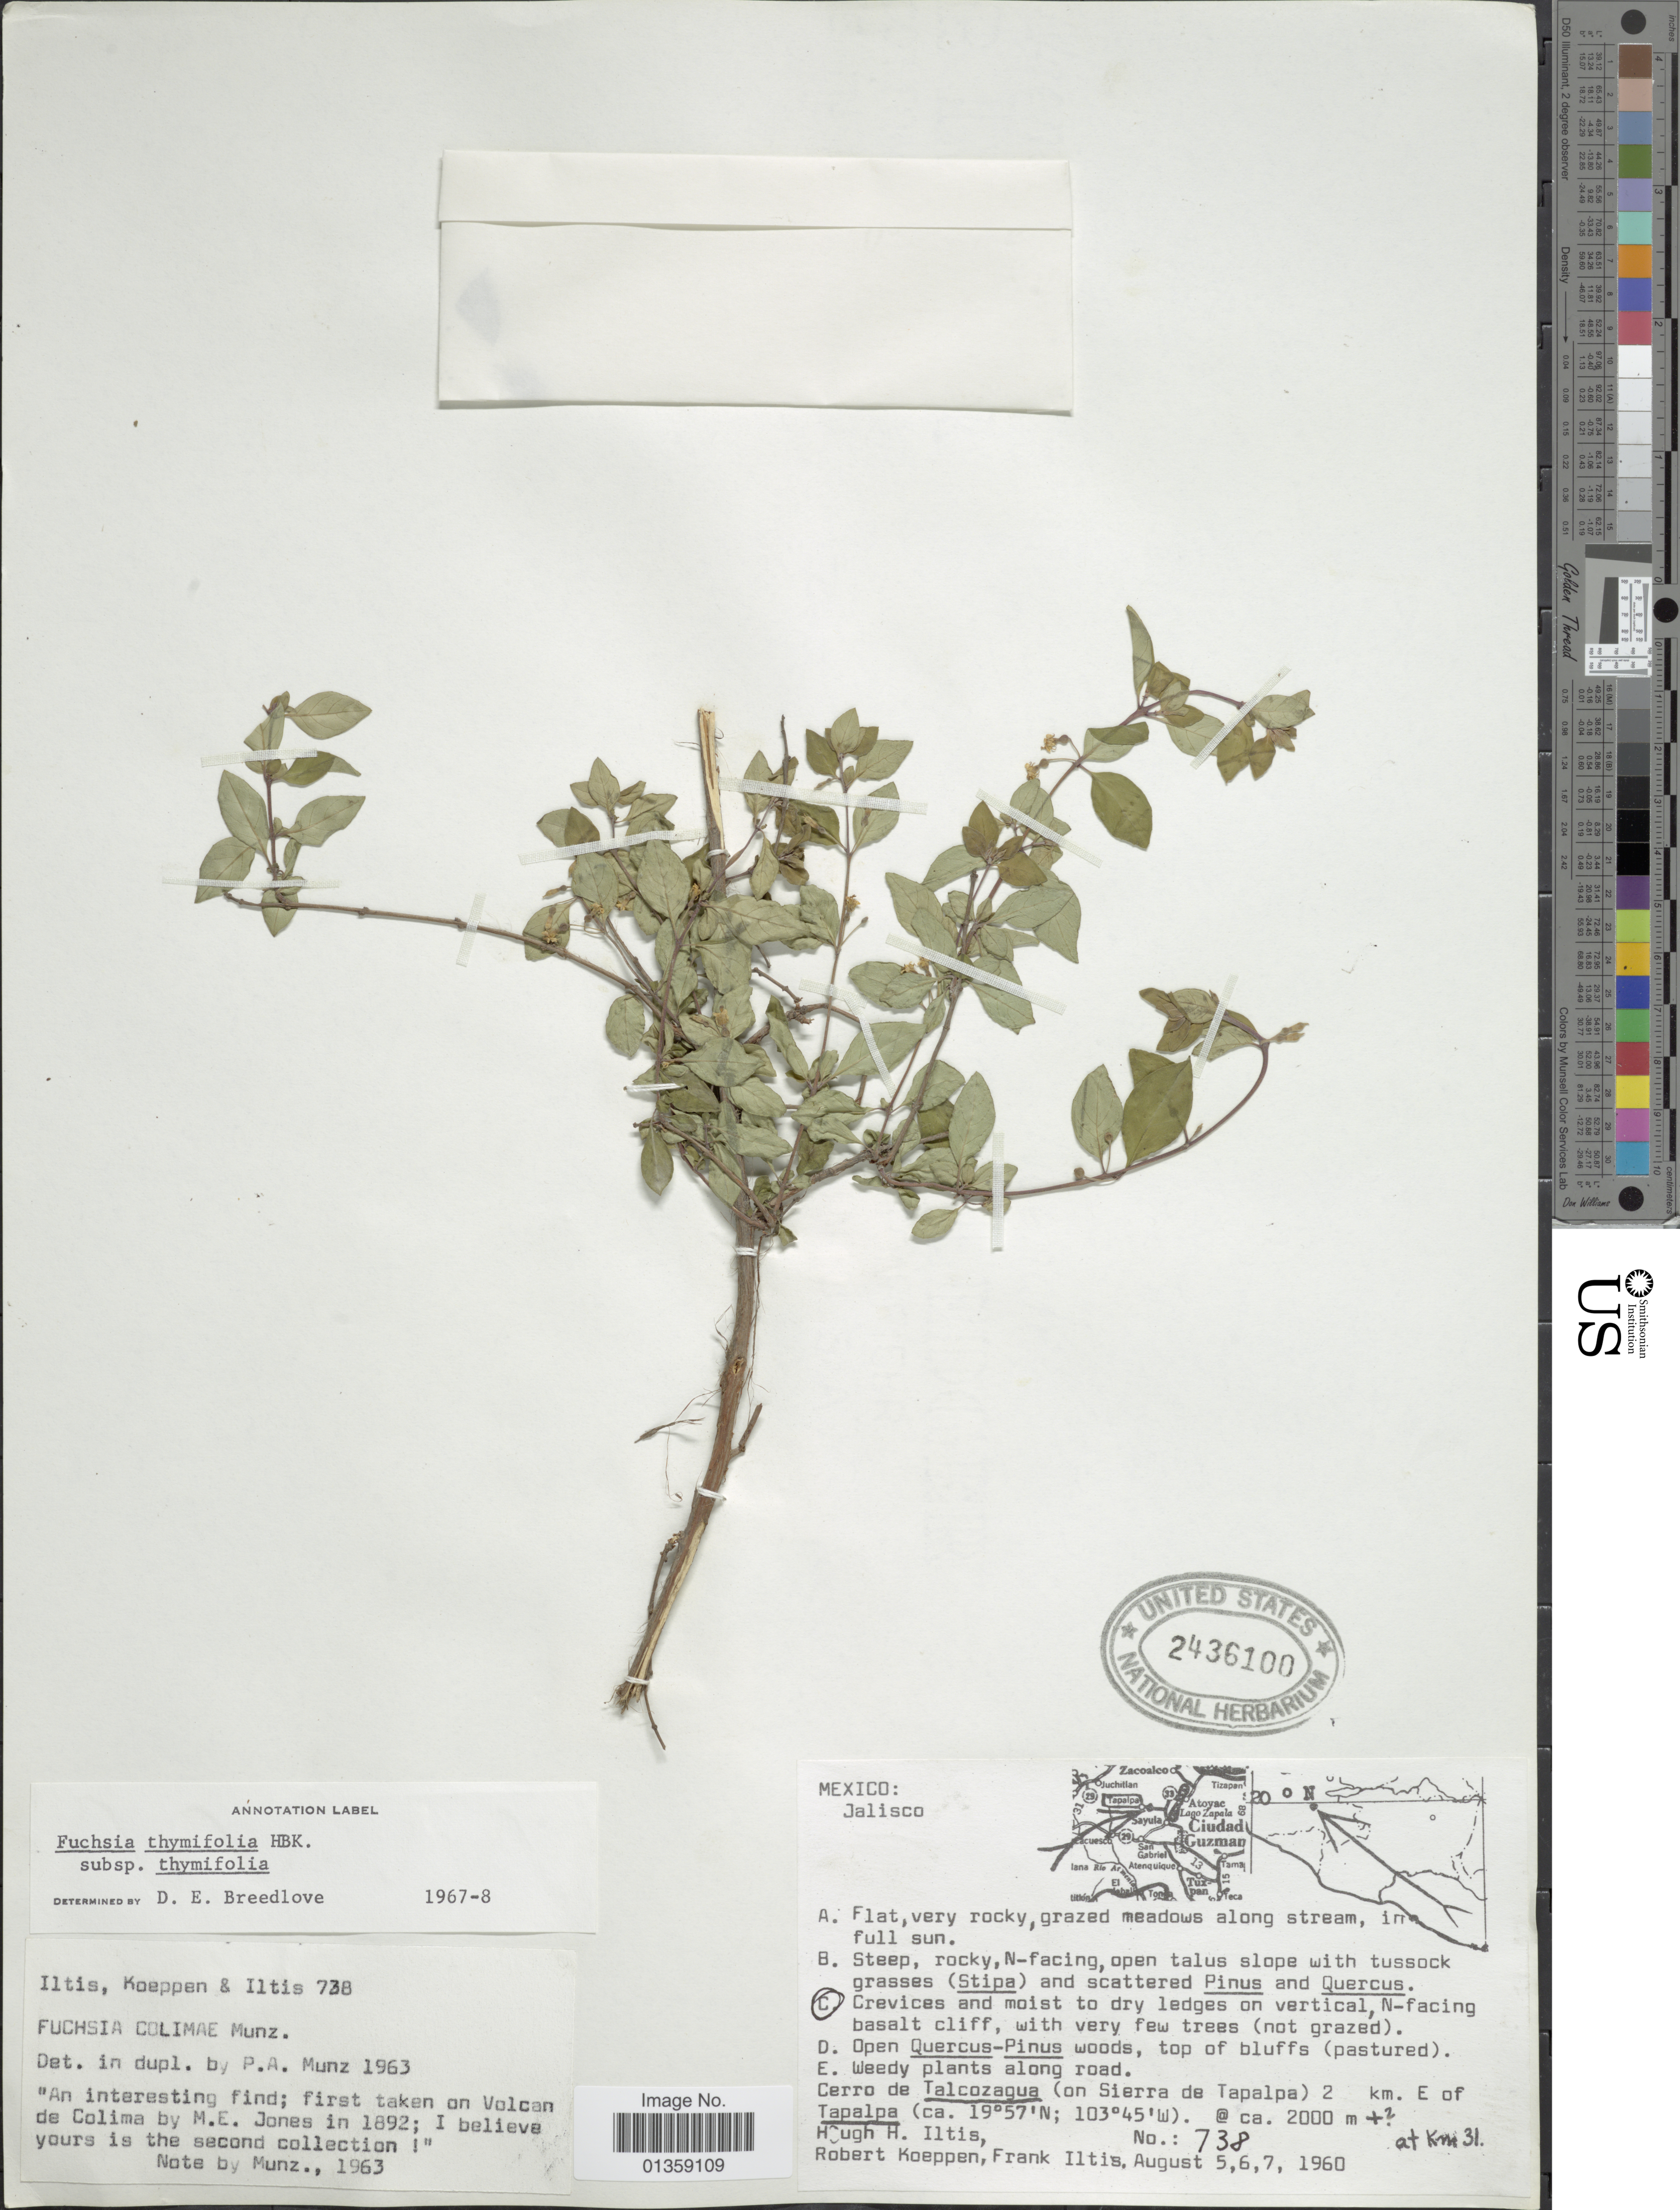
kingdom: Plantae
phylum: Tracheophyta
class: Magnoliopsida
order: Myrtales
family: Onagraceae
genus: Fuchsia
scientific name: Fuchsia thymifolia subsp. thymifolia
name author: Kunth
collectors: R. C. Koeppen & F. S. Iltis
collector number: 738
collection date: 1960-08-05/1960-08-07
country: Mexico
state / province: Jalisco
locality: Cerro de Talcozagua (on Sierra de Tapalpa) 2 km. E of Tapalpa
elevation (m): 2000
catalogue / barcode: US 2436100